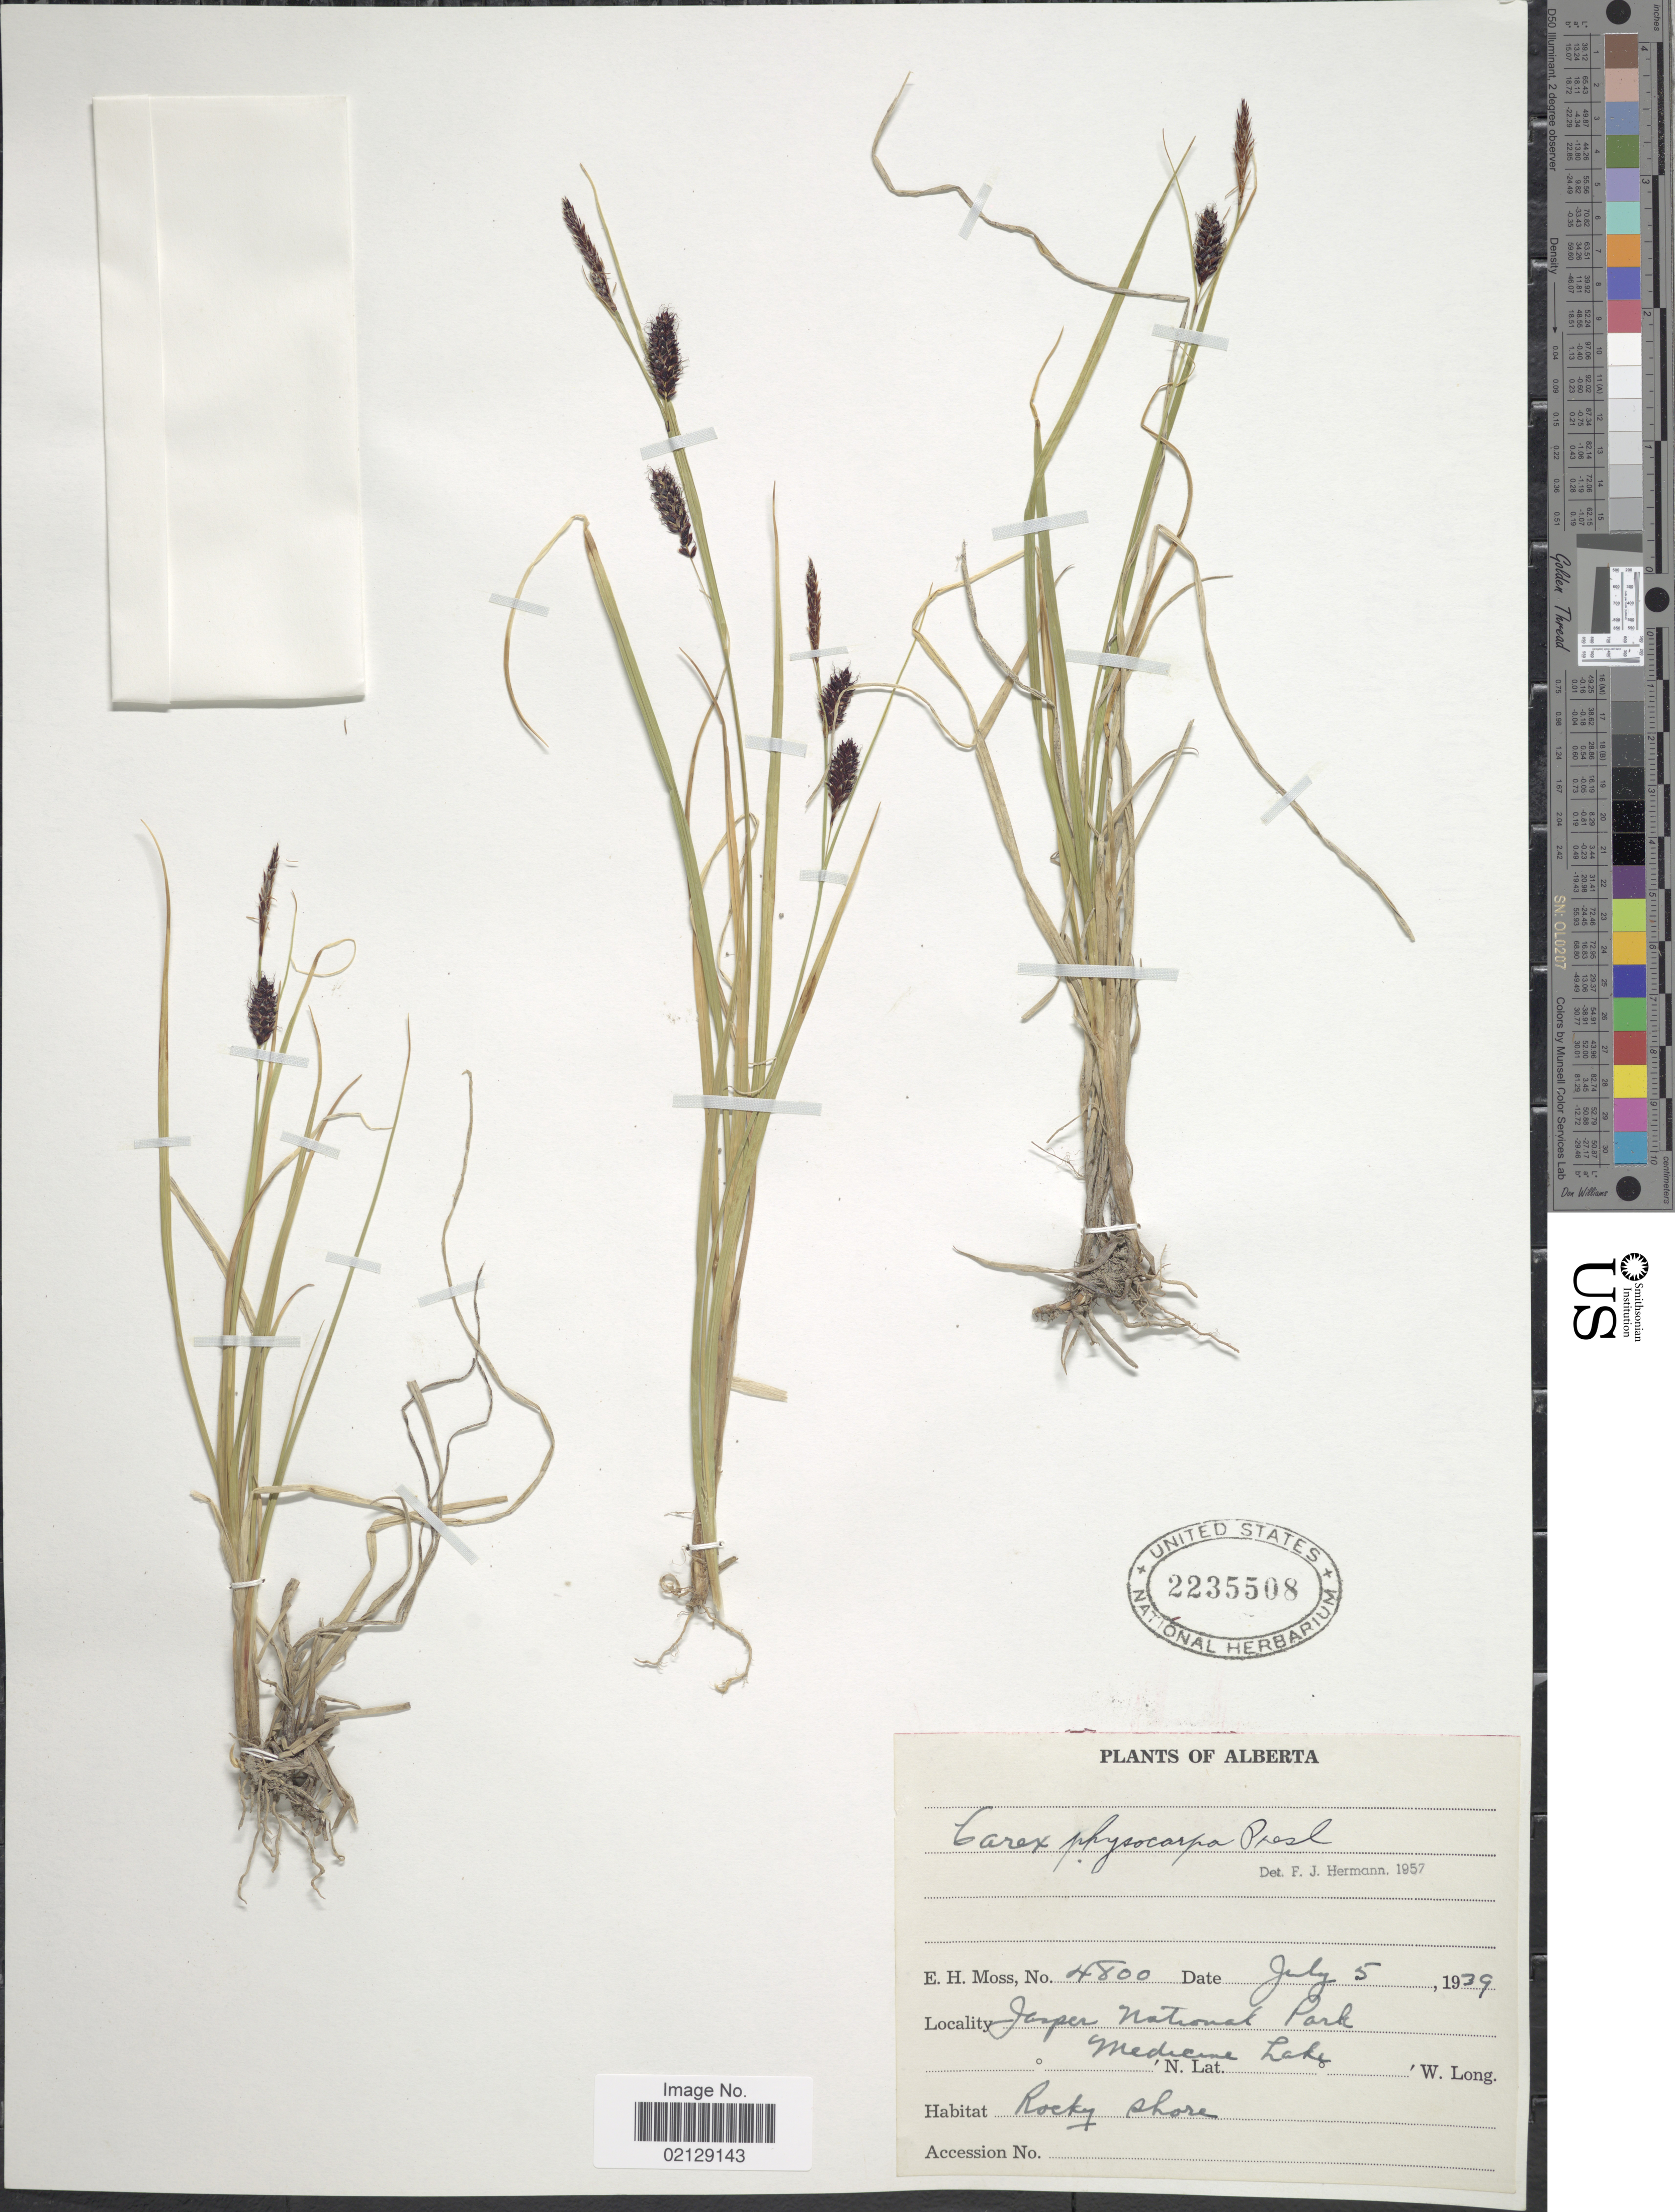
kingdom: Plantae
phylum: Tracheophyta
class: Liliopsida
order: Poales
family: Cyperaceae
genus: Carex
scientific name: Carex saxatilis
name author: L.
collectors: E. Moss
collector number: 4800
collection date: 1939-07-05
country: Canada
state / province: Alberta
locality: Jasper national Park, Medicine Lake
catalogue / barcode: US 2235508